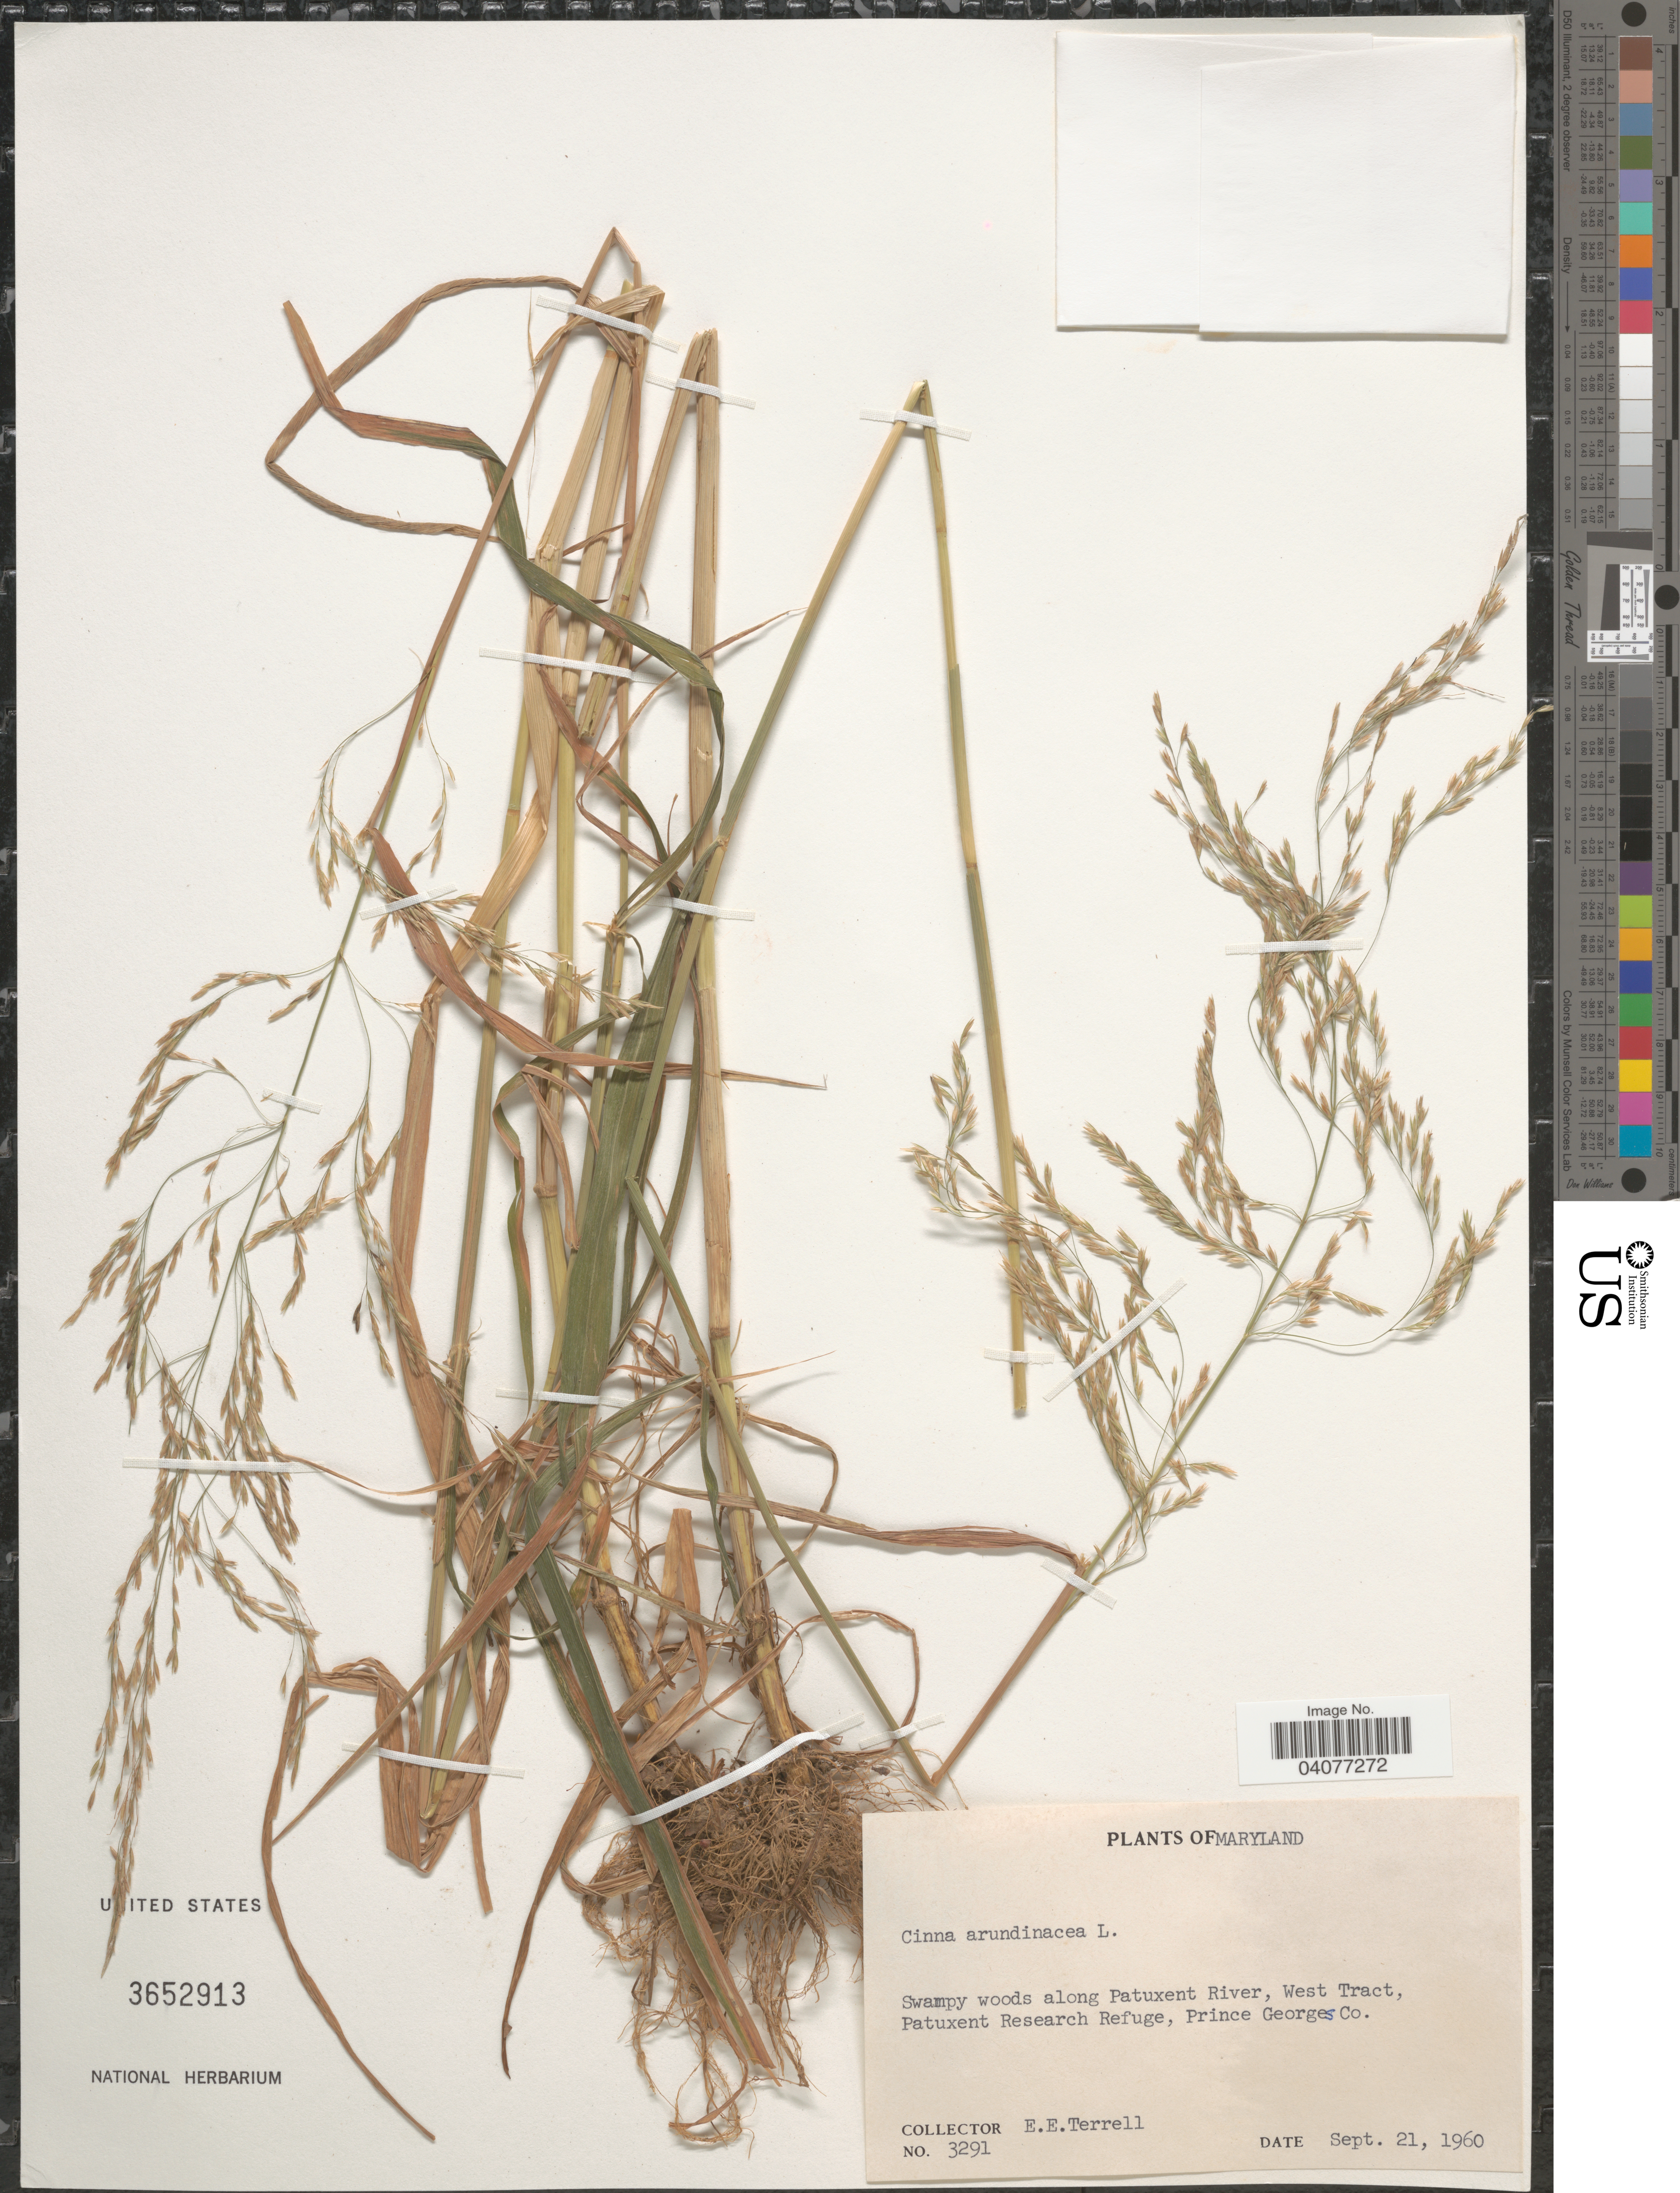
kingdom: Plantae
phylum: Tracheophyta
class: Liliopsida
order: Poales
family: Poaceae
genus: Cinna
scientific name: Cinna arundinacea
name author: L.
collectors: E. E. Terrell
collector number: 3291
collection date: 1960-09-21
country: United States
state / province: Maryland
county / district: Prince George's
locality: Swampy woods along Patuxent River, West Tract, Patuxent Research Refuge, Prince Georges Co.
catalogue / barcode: US 3652913